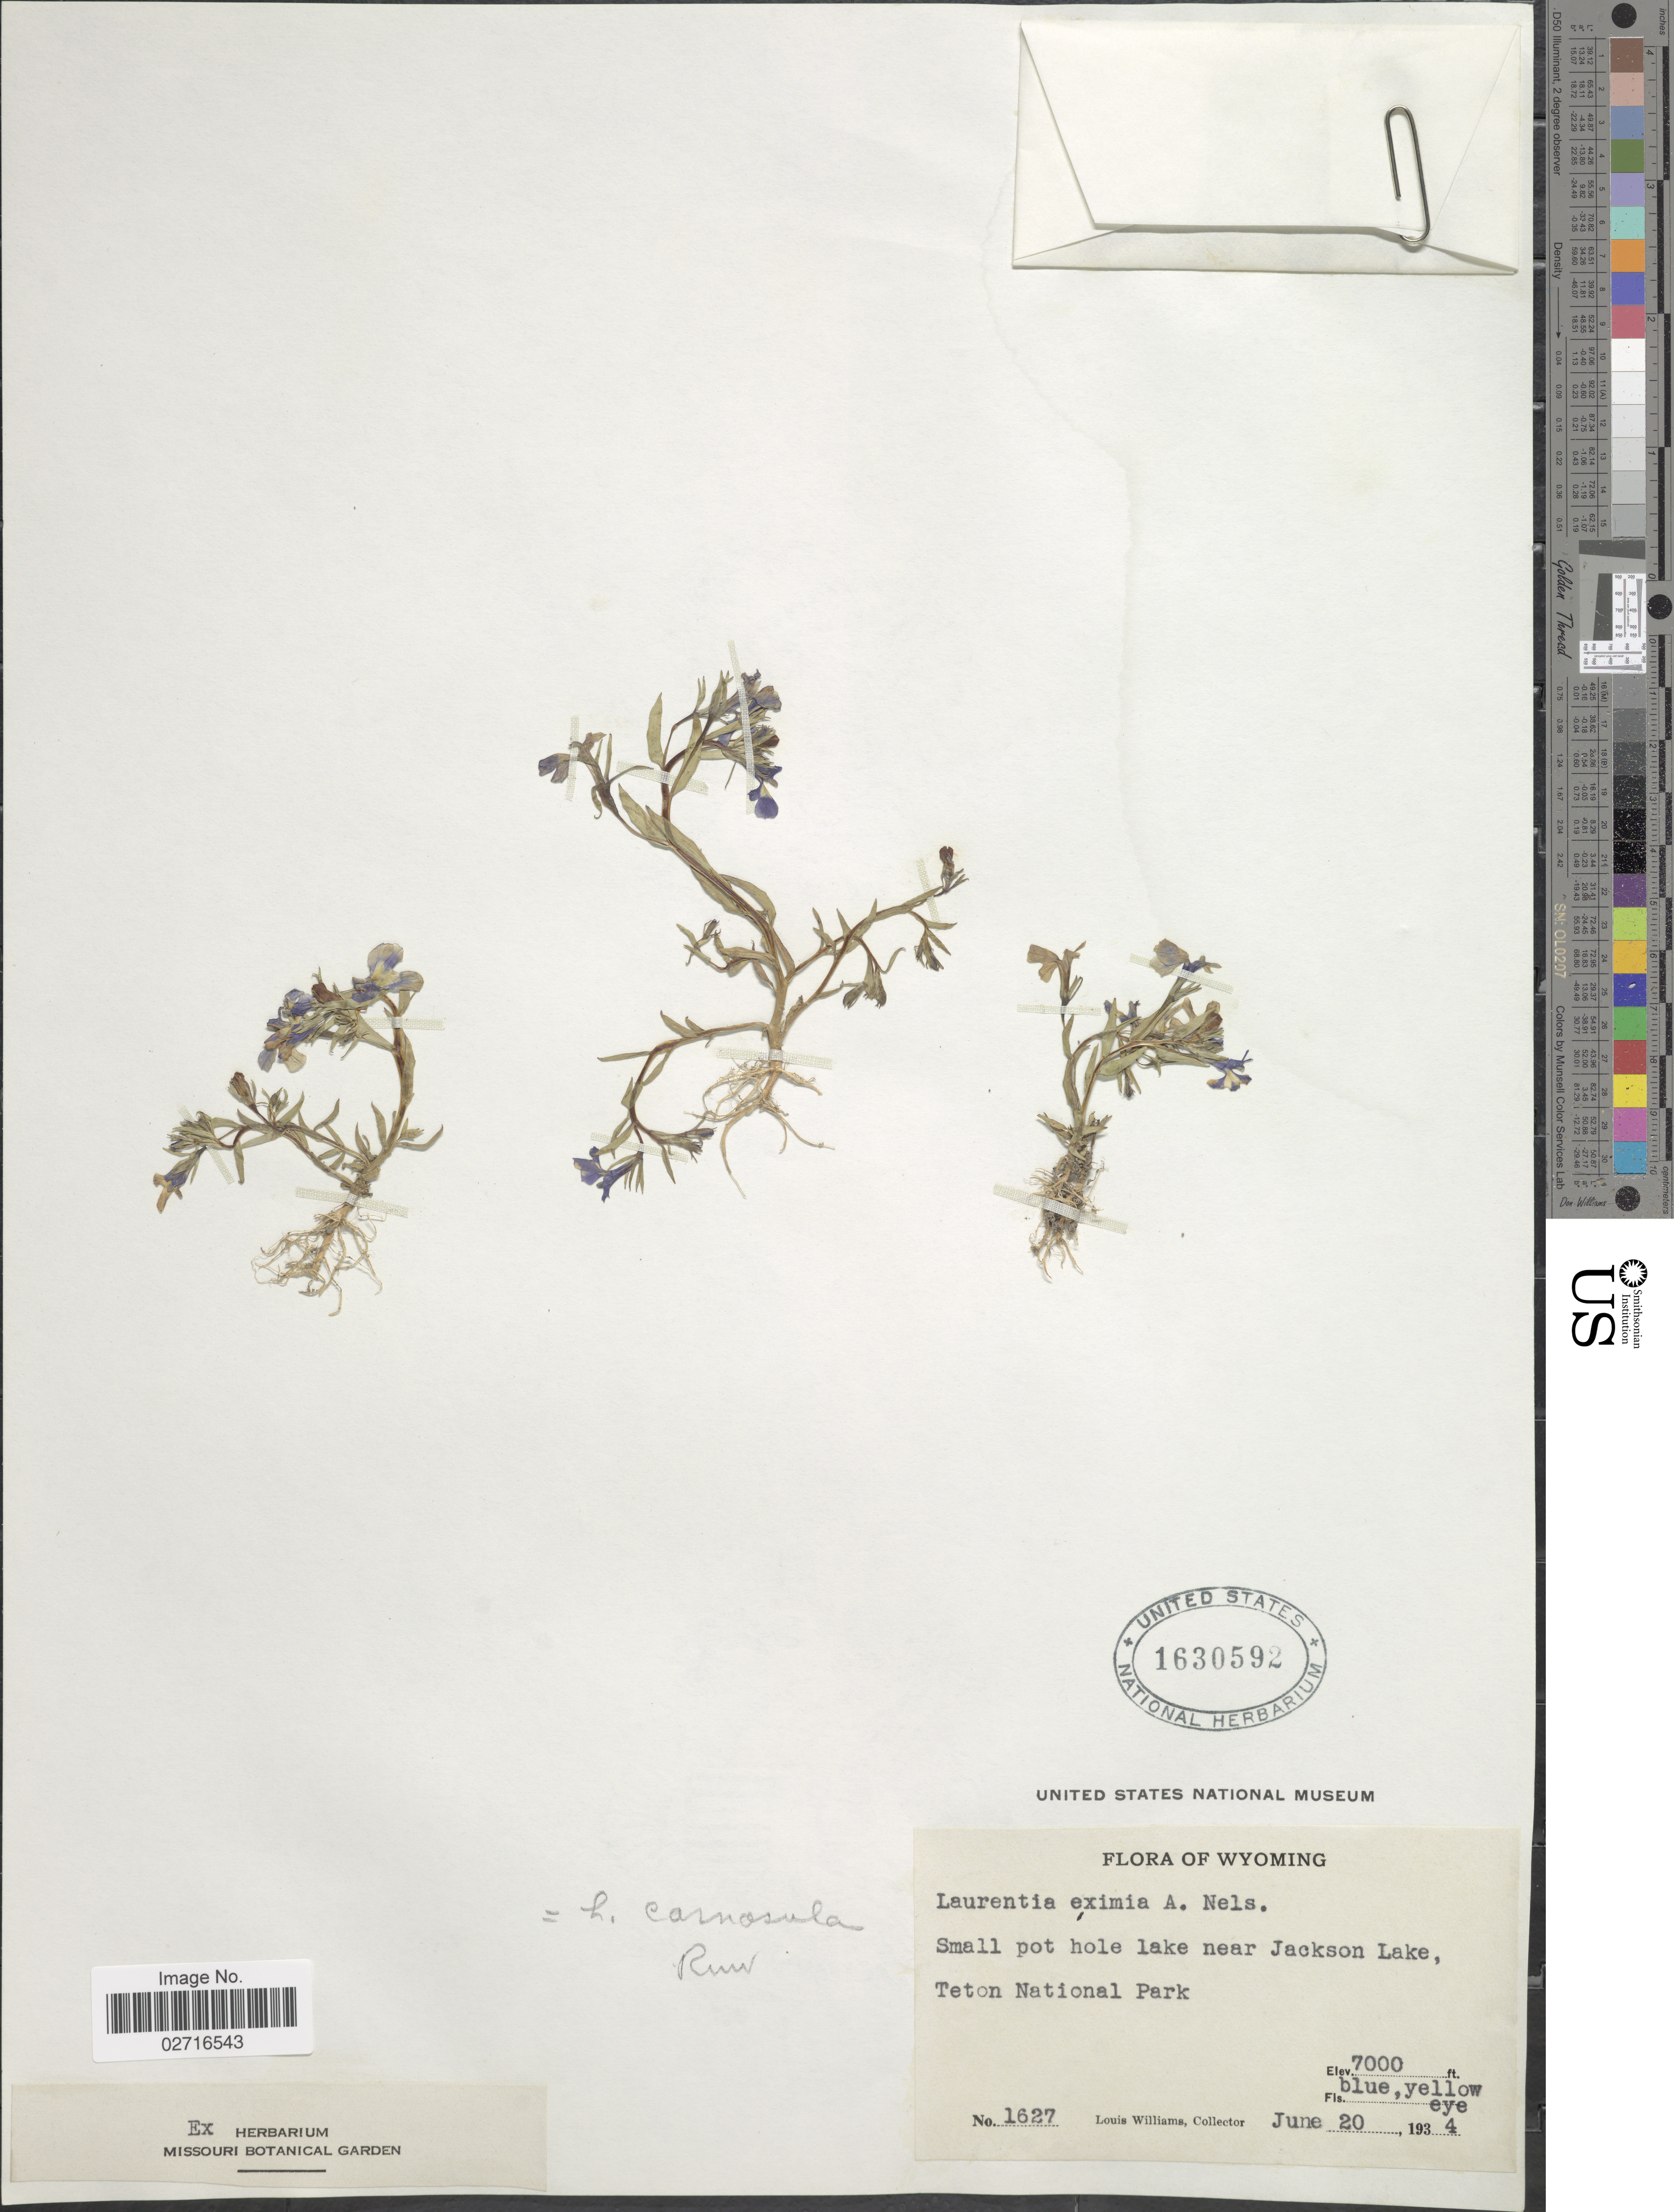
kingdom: Plantae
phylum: Tracheophyta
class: Magnoliopsida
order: Asterales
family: Campanulaceae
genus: Laurentia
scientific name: Laurentia carnosula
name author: (Hook. & Arn.) Benth. ex A. Gray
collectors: L. O. Williams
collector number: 1627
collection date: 1934-06-20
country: United States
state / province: Wyoming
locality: Small pot hole lake near Jackson Lake, Teton National Park.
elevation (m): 2134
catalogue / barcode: US 1630592